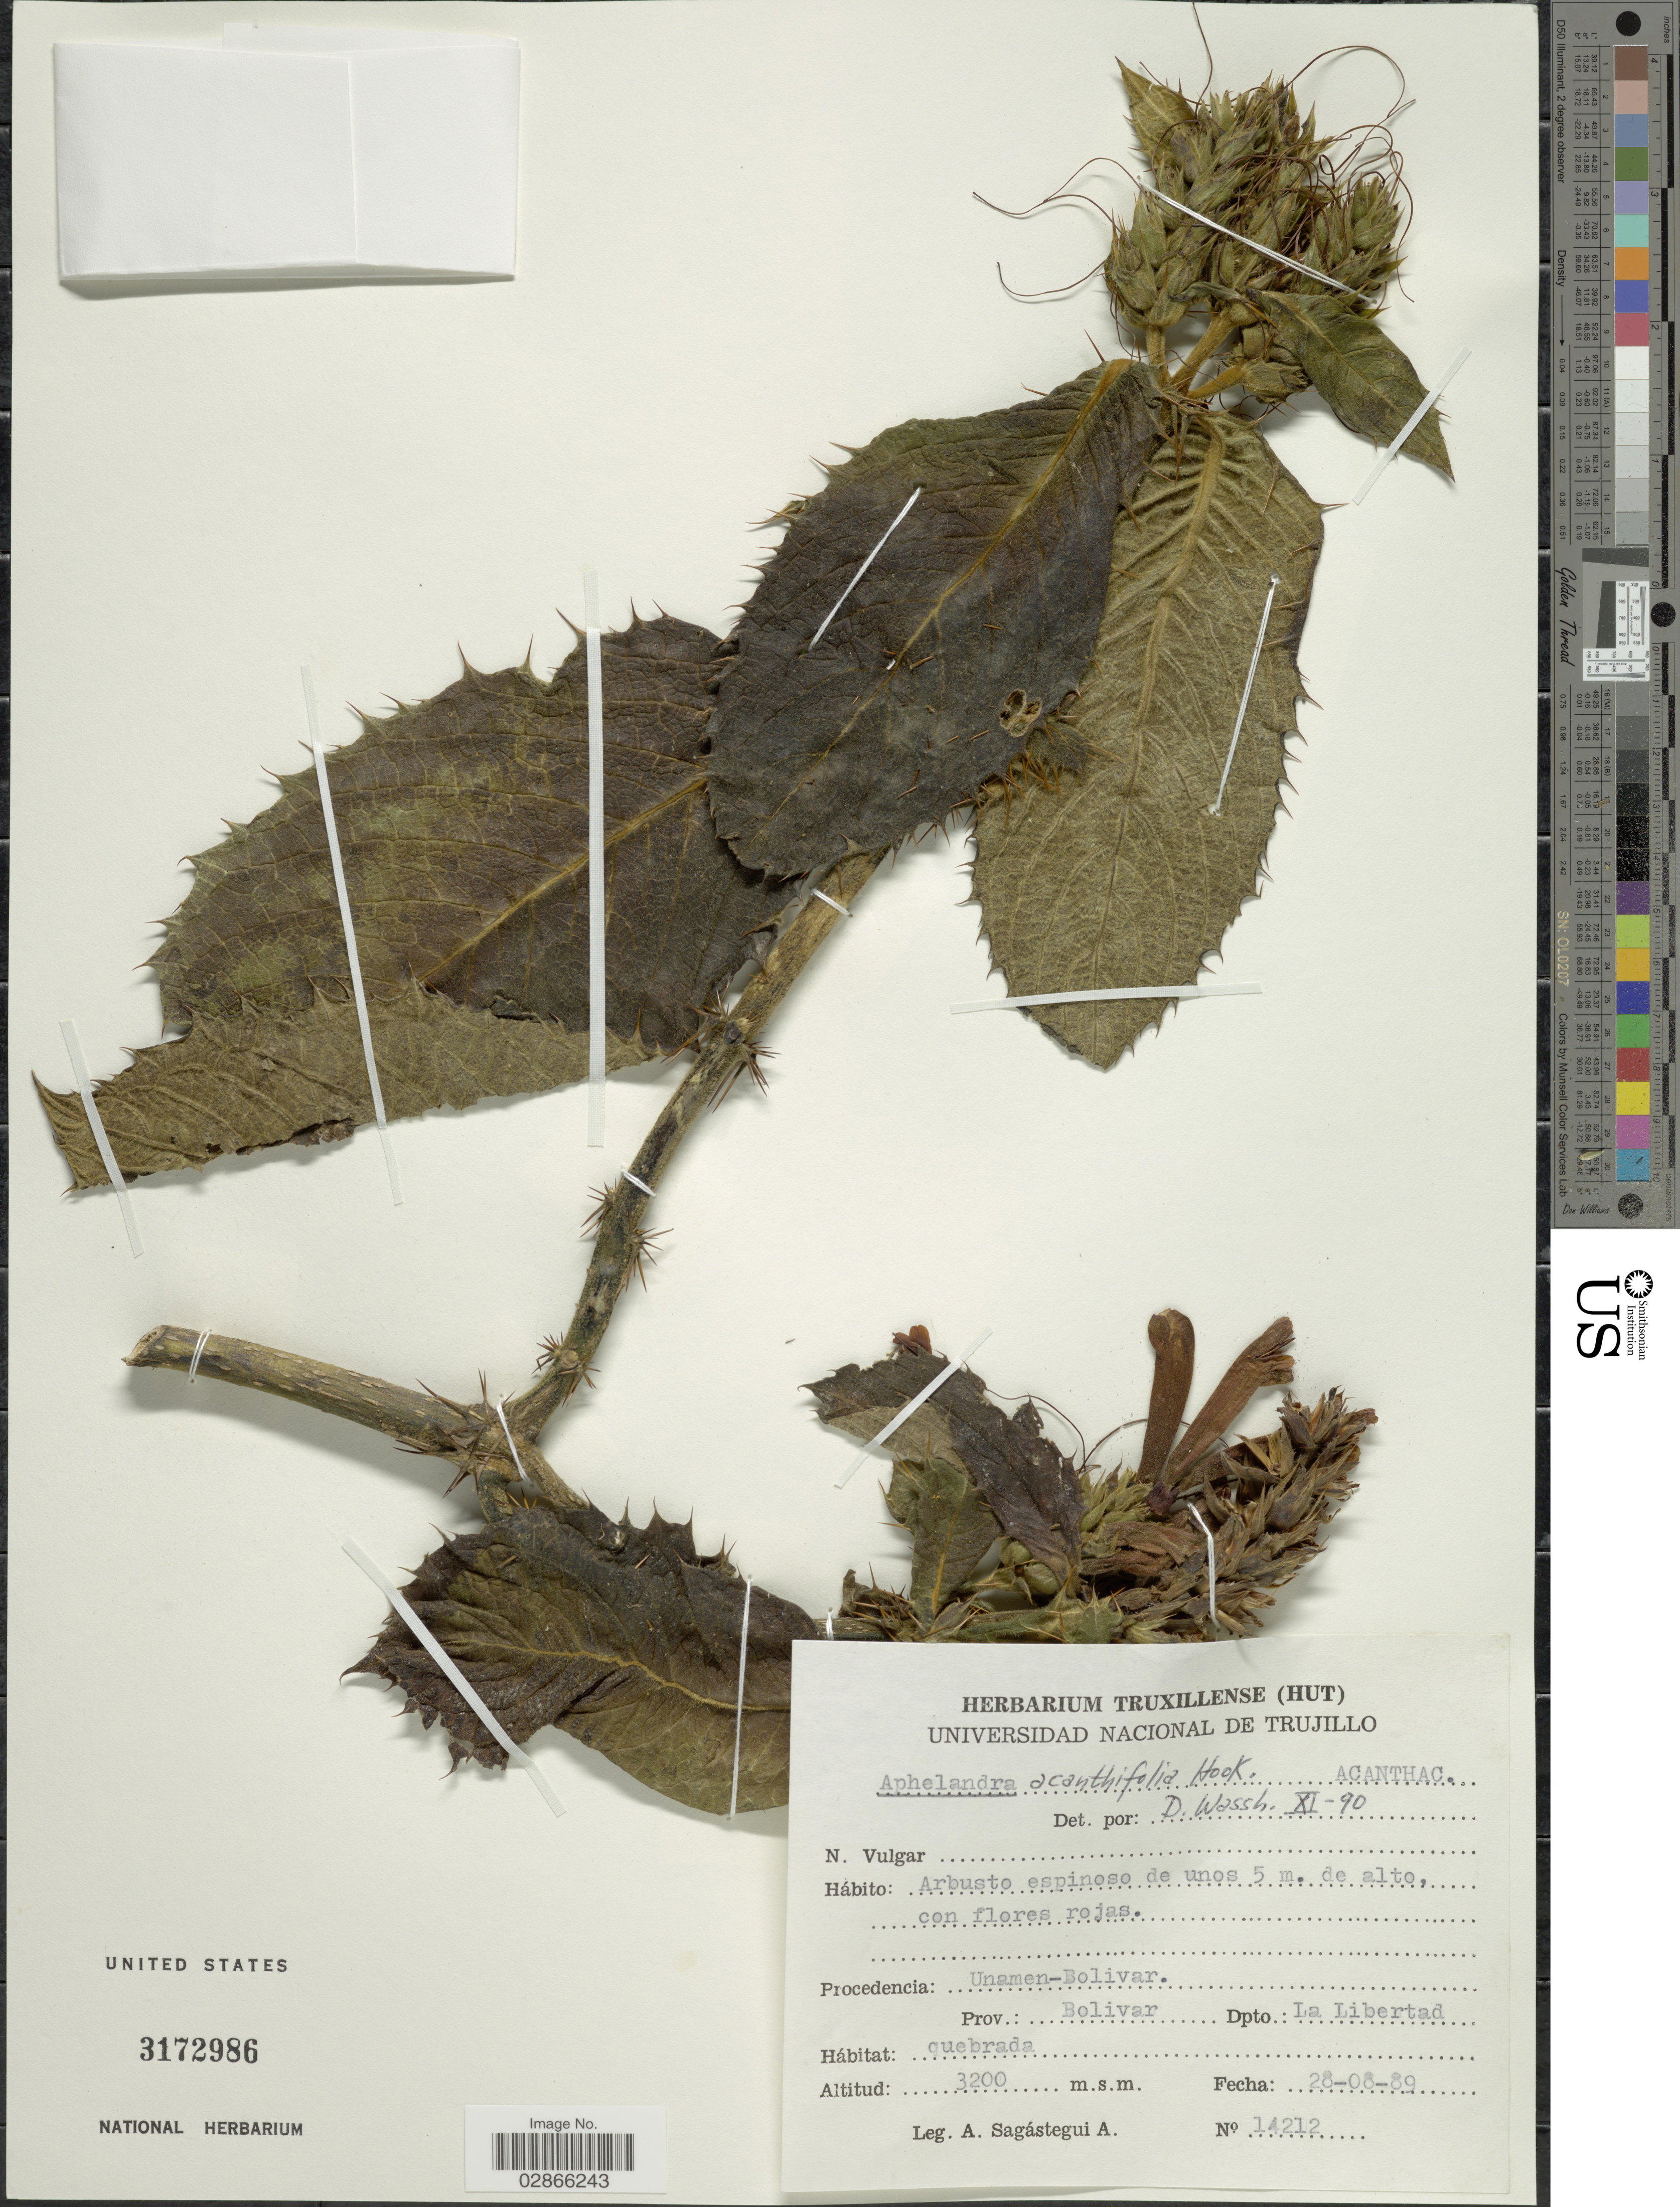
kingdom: Plantae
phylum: Tracheophyta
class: Magnoliopsida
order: Lamiales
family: Acanthaceae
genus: Aphelandra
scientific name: Aphelandra acanthifolia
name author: Hook.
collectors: A. Sagástegui A.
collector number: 14212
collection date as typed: Transcribed d/m/y: 28/8/89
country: Peru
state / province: La Libertad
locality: Procedencia: Unamen-Bolivar. Prov.: Bolivar, Dpto.: La Libertad.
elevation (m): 3200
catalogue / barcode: US 3172986